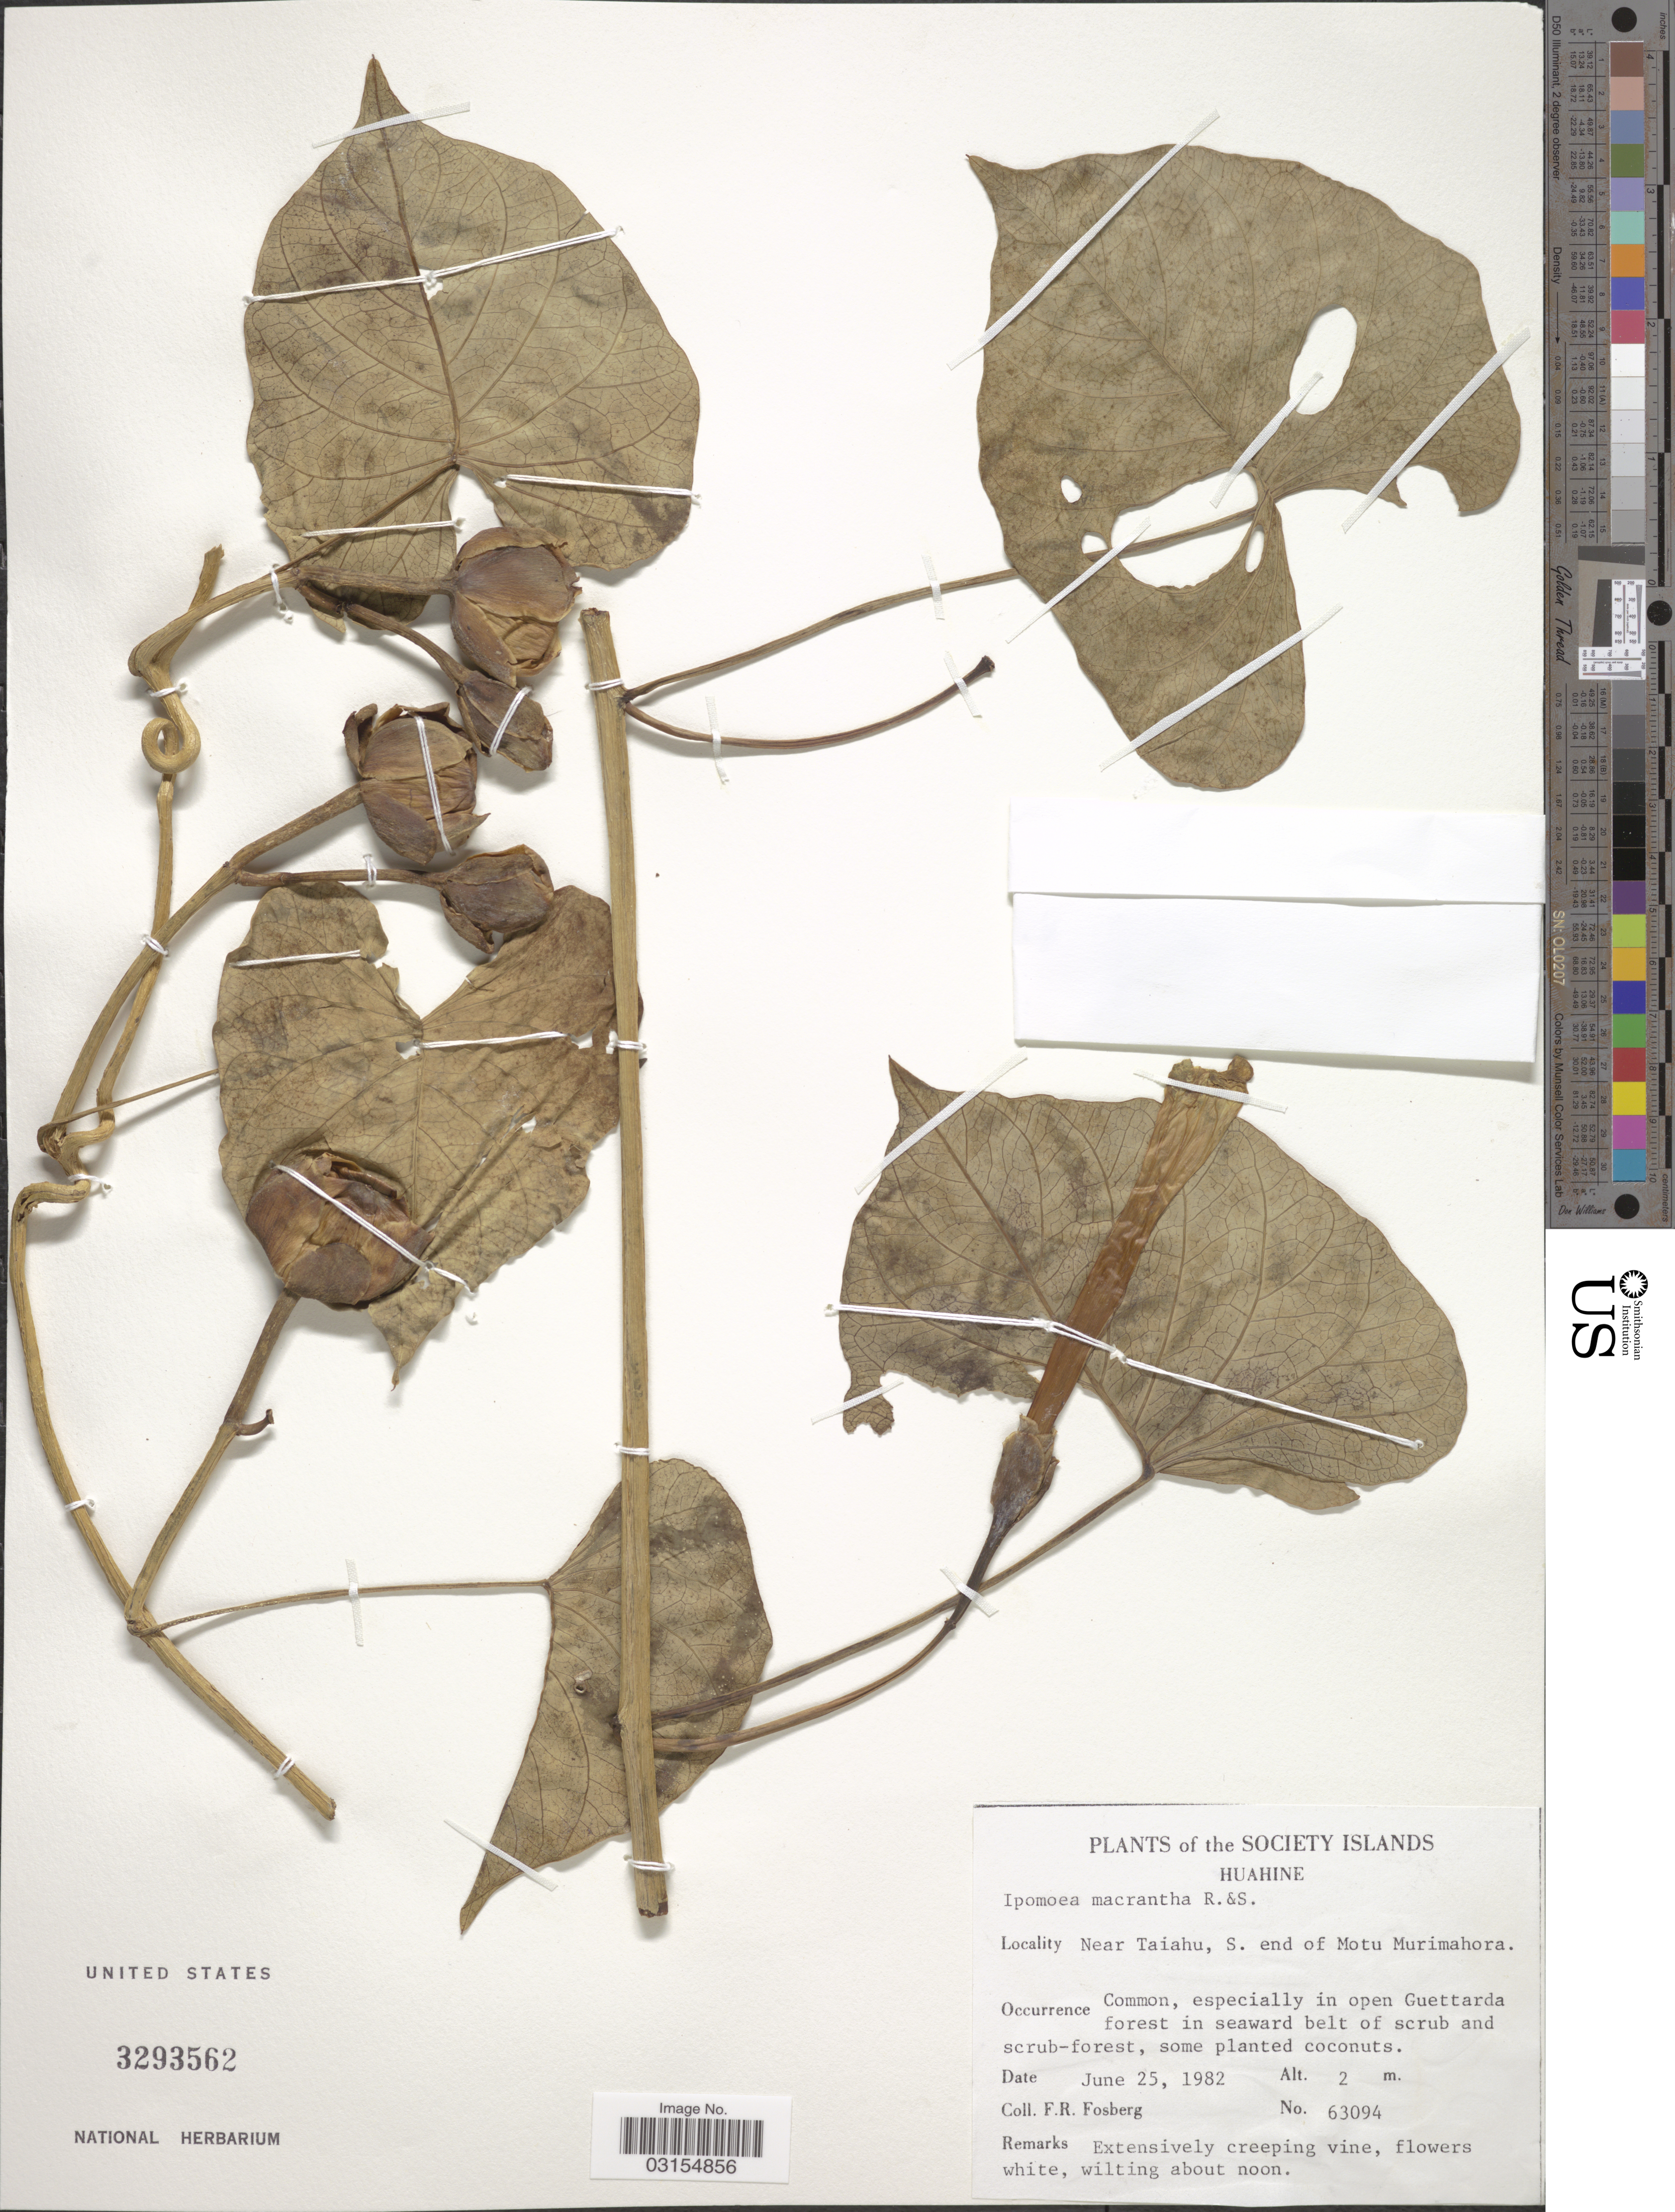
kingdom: Plantae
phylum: Tracheophyta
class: Magnoliopsida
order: Solanales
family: Convolvulaceae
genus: Ipomoea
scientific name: Ipomoea violacea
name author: L.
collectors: F. R. Fosberg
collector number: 63094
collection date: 1982-06-25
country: French Polynesia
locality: The Society Islands, Huahine. Near Taiahu, S. end of Motu Murimahora.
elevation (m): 2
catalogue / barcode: US 3293562